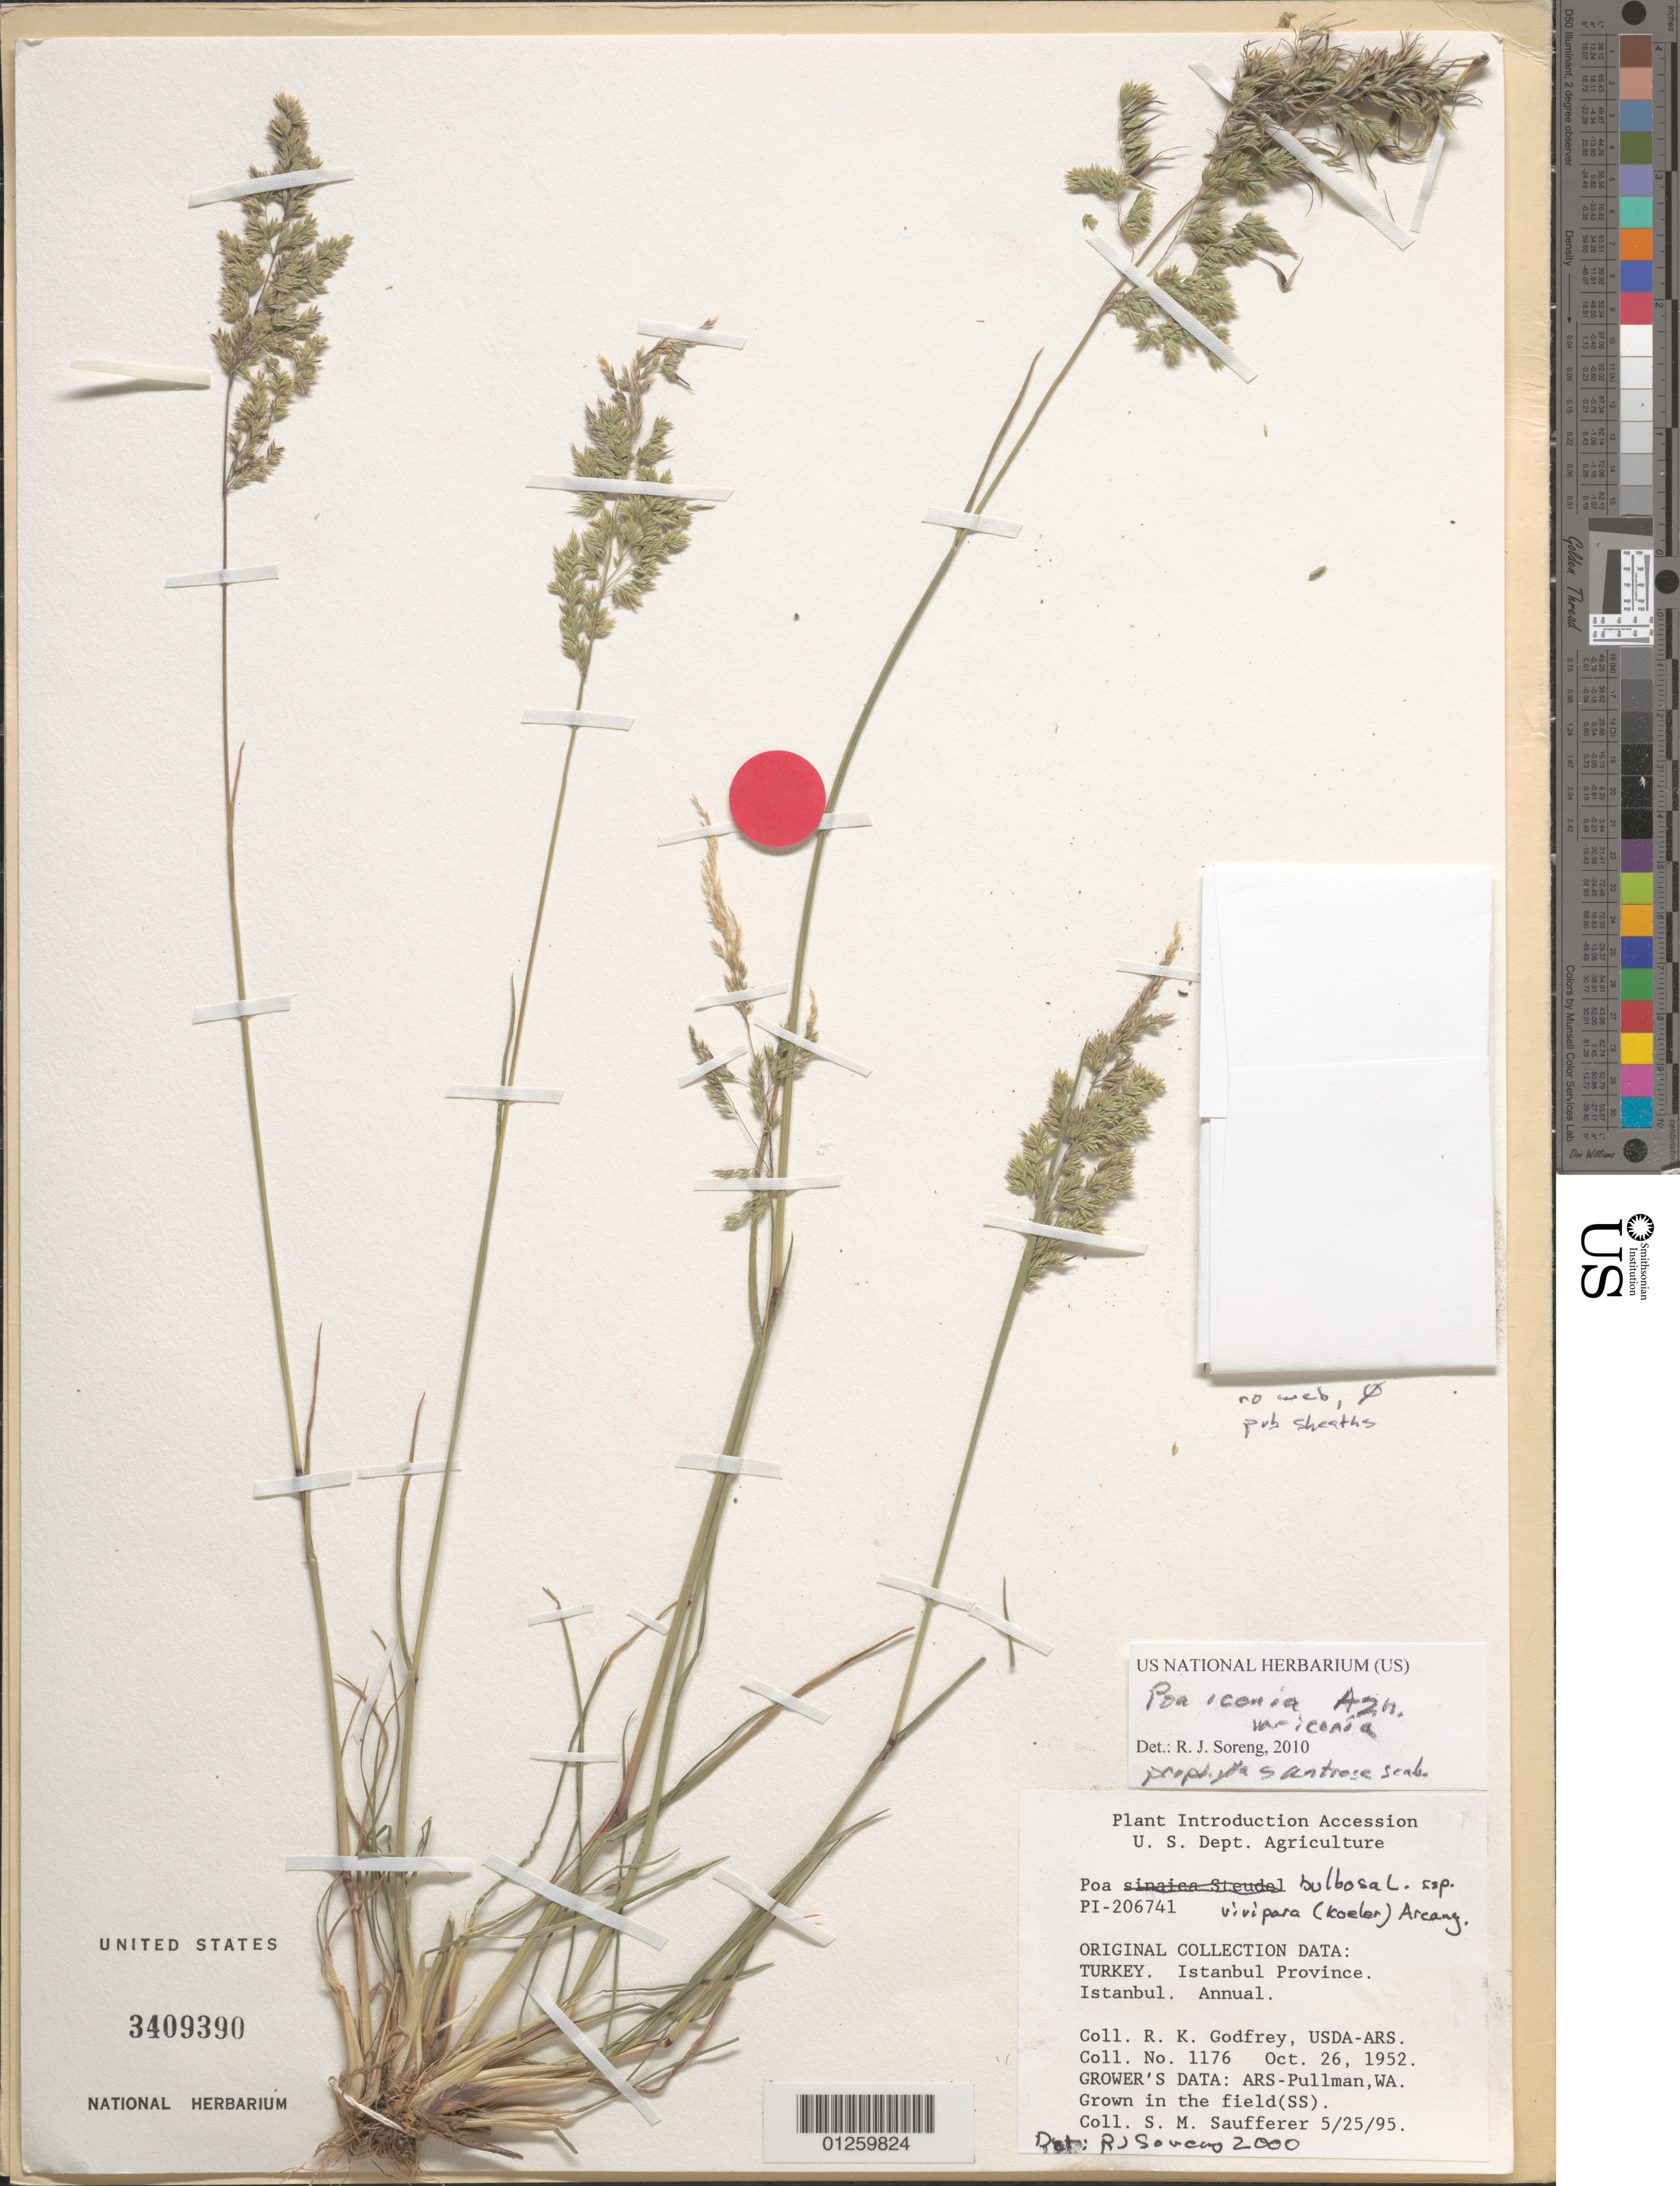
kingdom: Plantae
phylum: Tracheophyta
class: Liliopsida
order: Poales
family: Poaceae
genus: Poa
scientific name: Poa iconia var. iconia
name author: Azn.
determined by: Soreng, Robert J., Research Associate (BOT), Smithsonian Institution - National Museum of Natural History (UNITED STATES)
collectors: S. Saufferer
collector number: PI-206741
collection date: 1995-05-25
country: United States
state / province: Washington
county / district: Whitman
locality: ARS-Pullman cultivated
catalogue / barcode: US 3409390